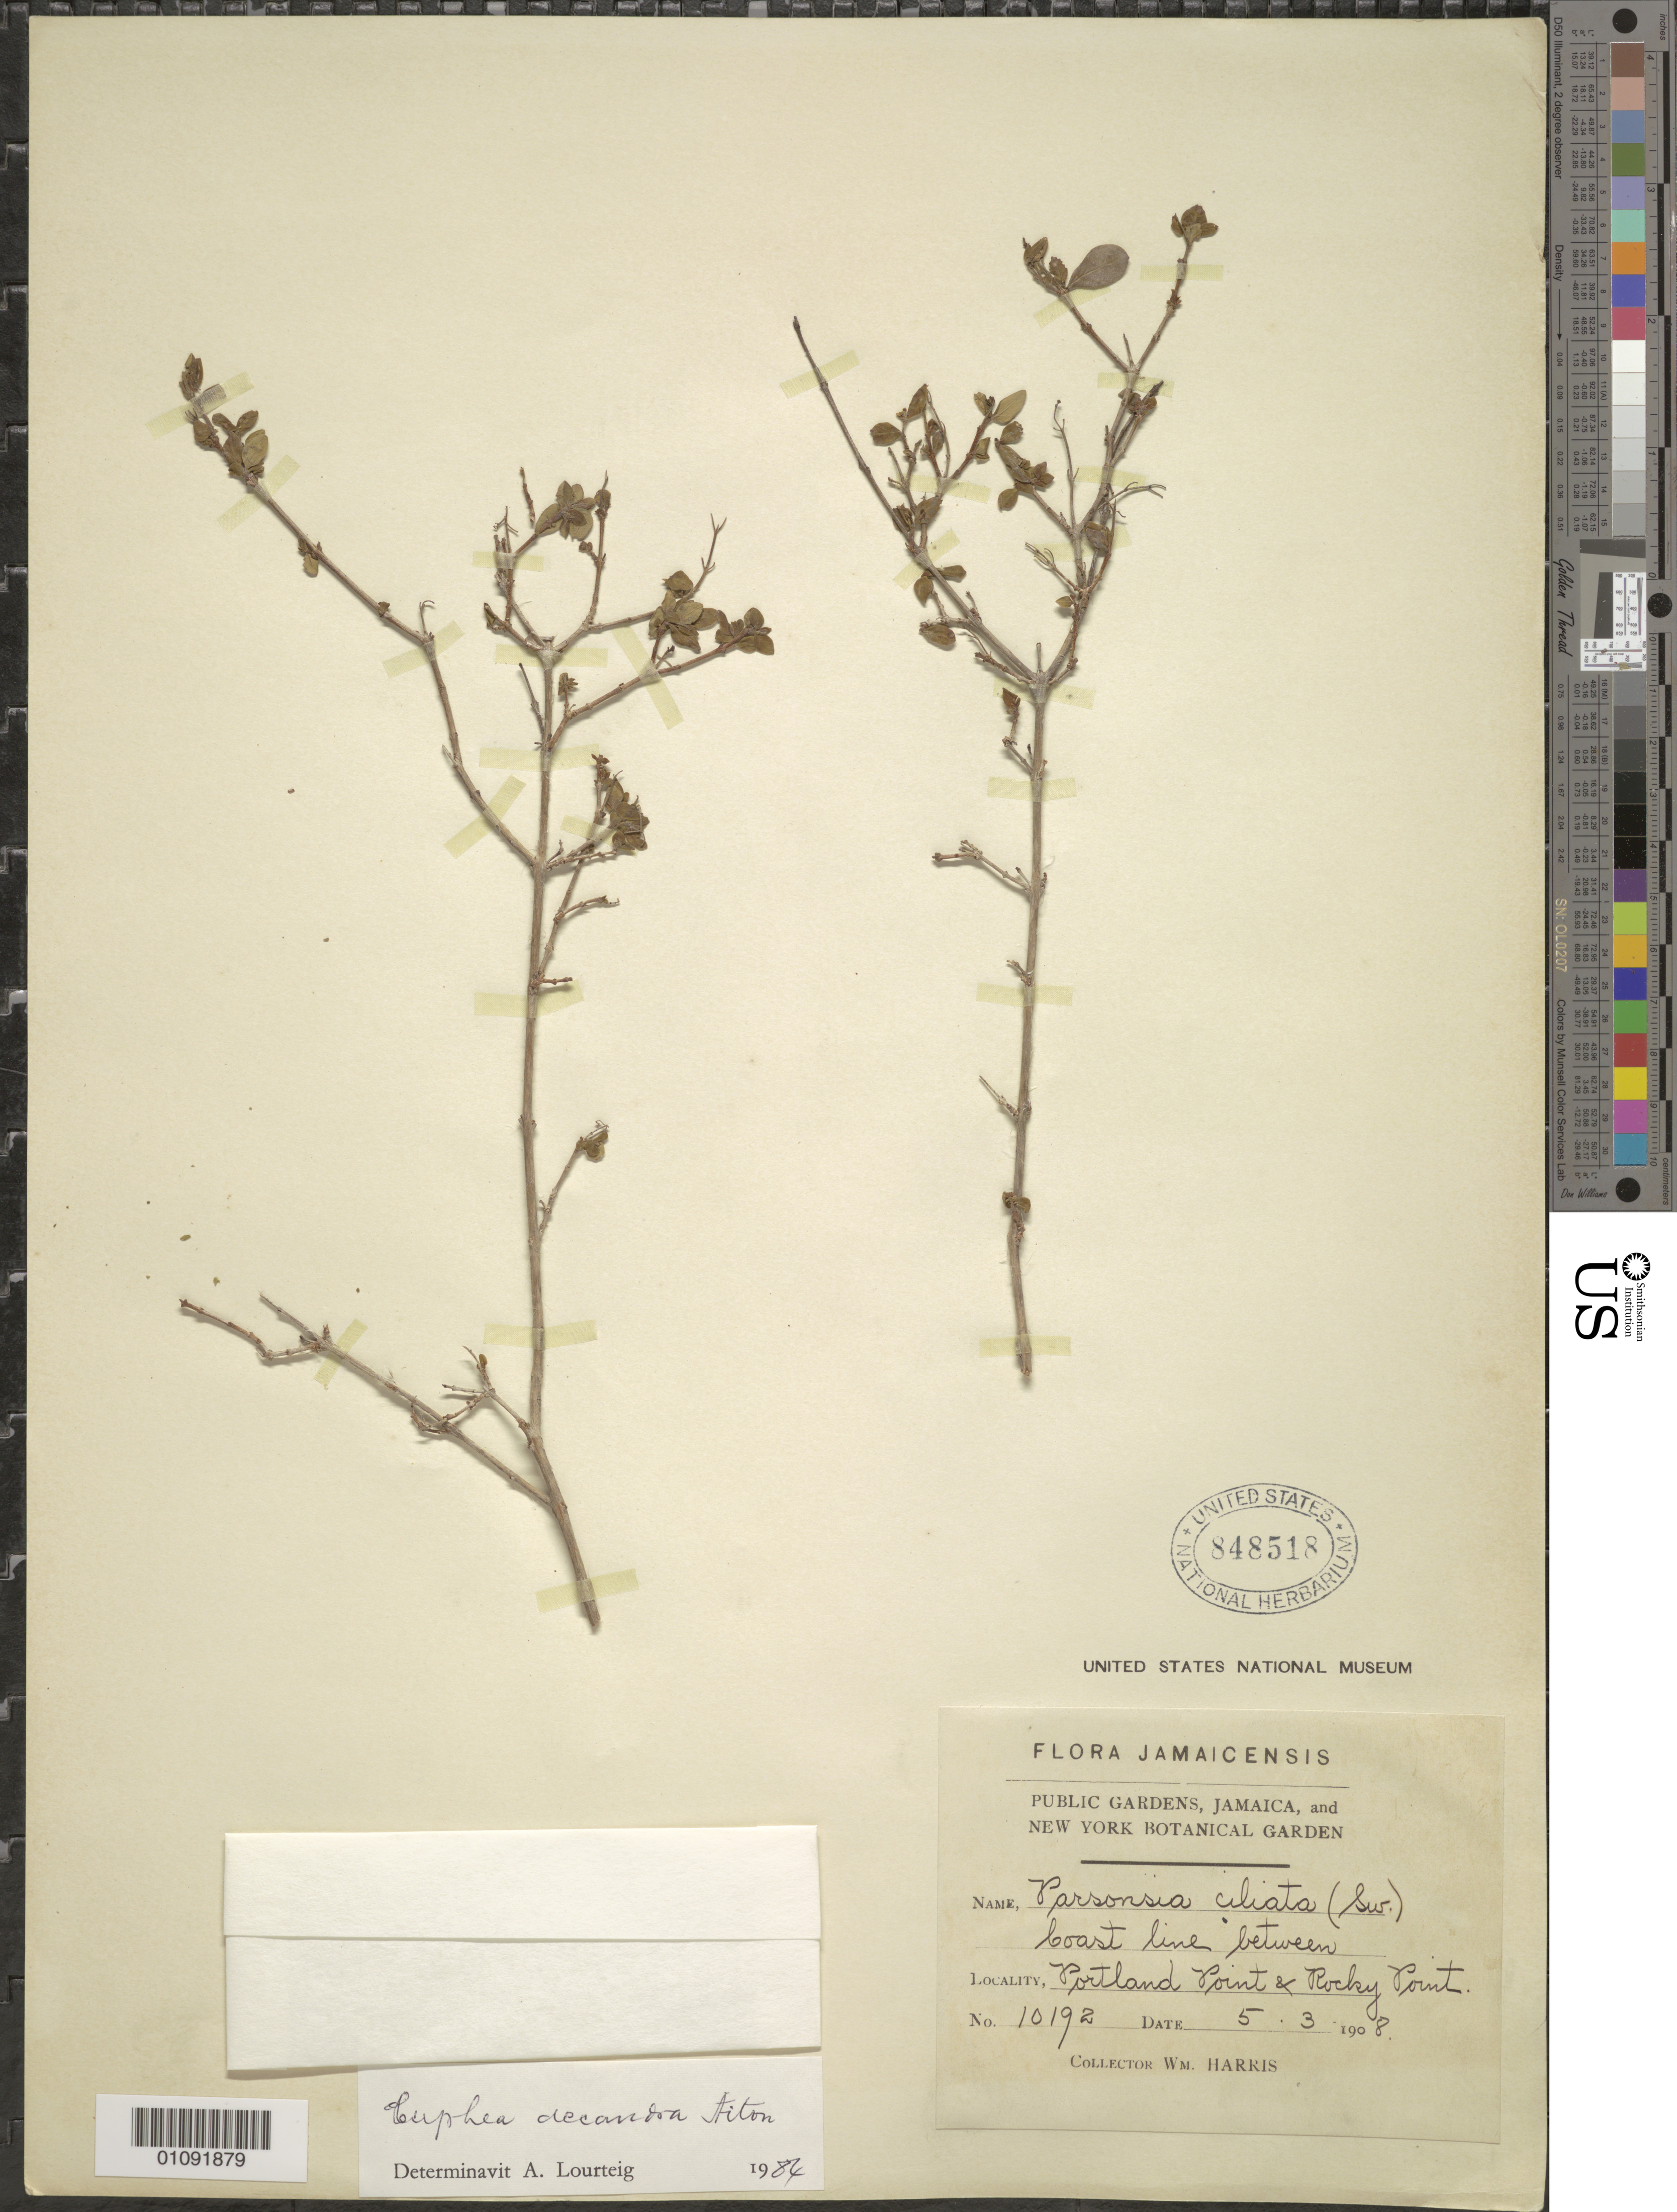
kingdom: Plantae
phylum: Tracheophyta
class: Magnoliopsida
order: Myrtales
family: Lythraceae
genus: Cuphea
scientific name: Cuphea decandra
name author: W.T. Aiton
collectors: W. Harris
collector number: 10192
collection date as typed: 05 Mar 1908 or 03 May 1908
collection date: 1908-03-05 or 1908-05-03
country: Jamaica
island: Jamaica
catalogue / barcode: US 848518